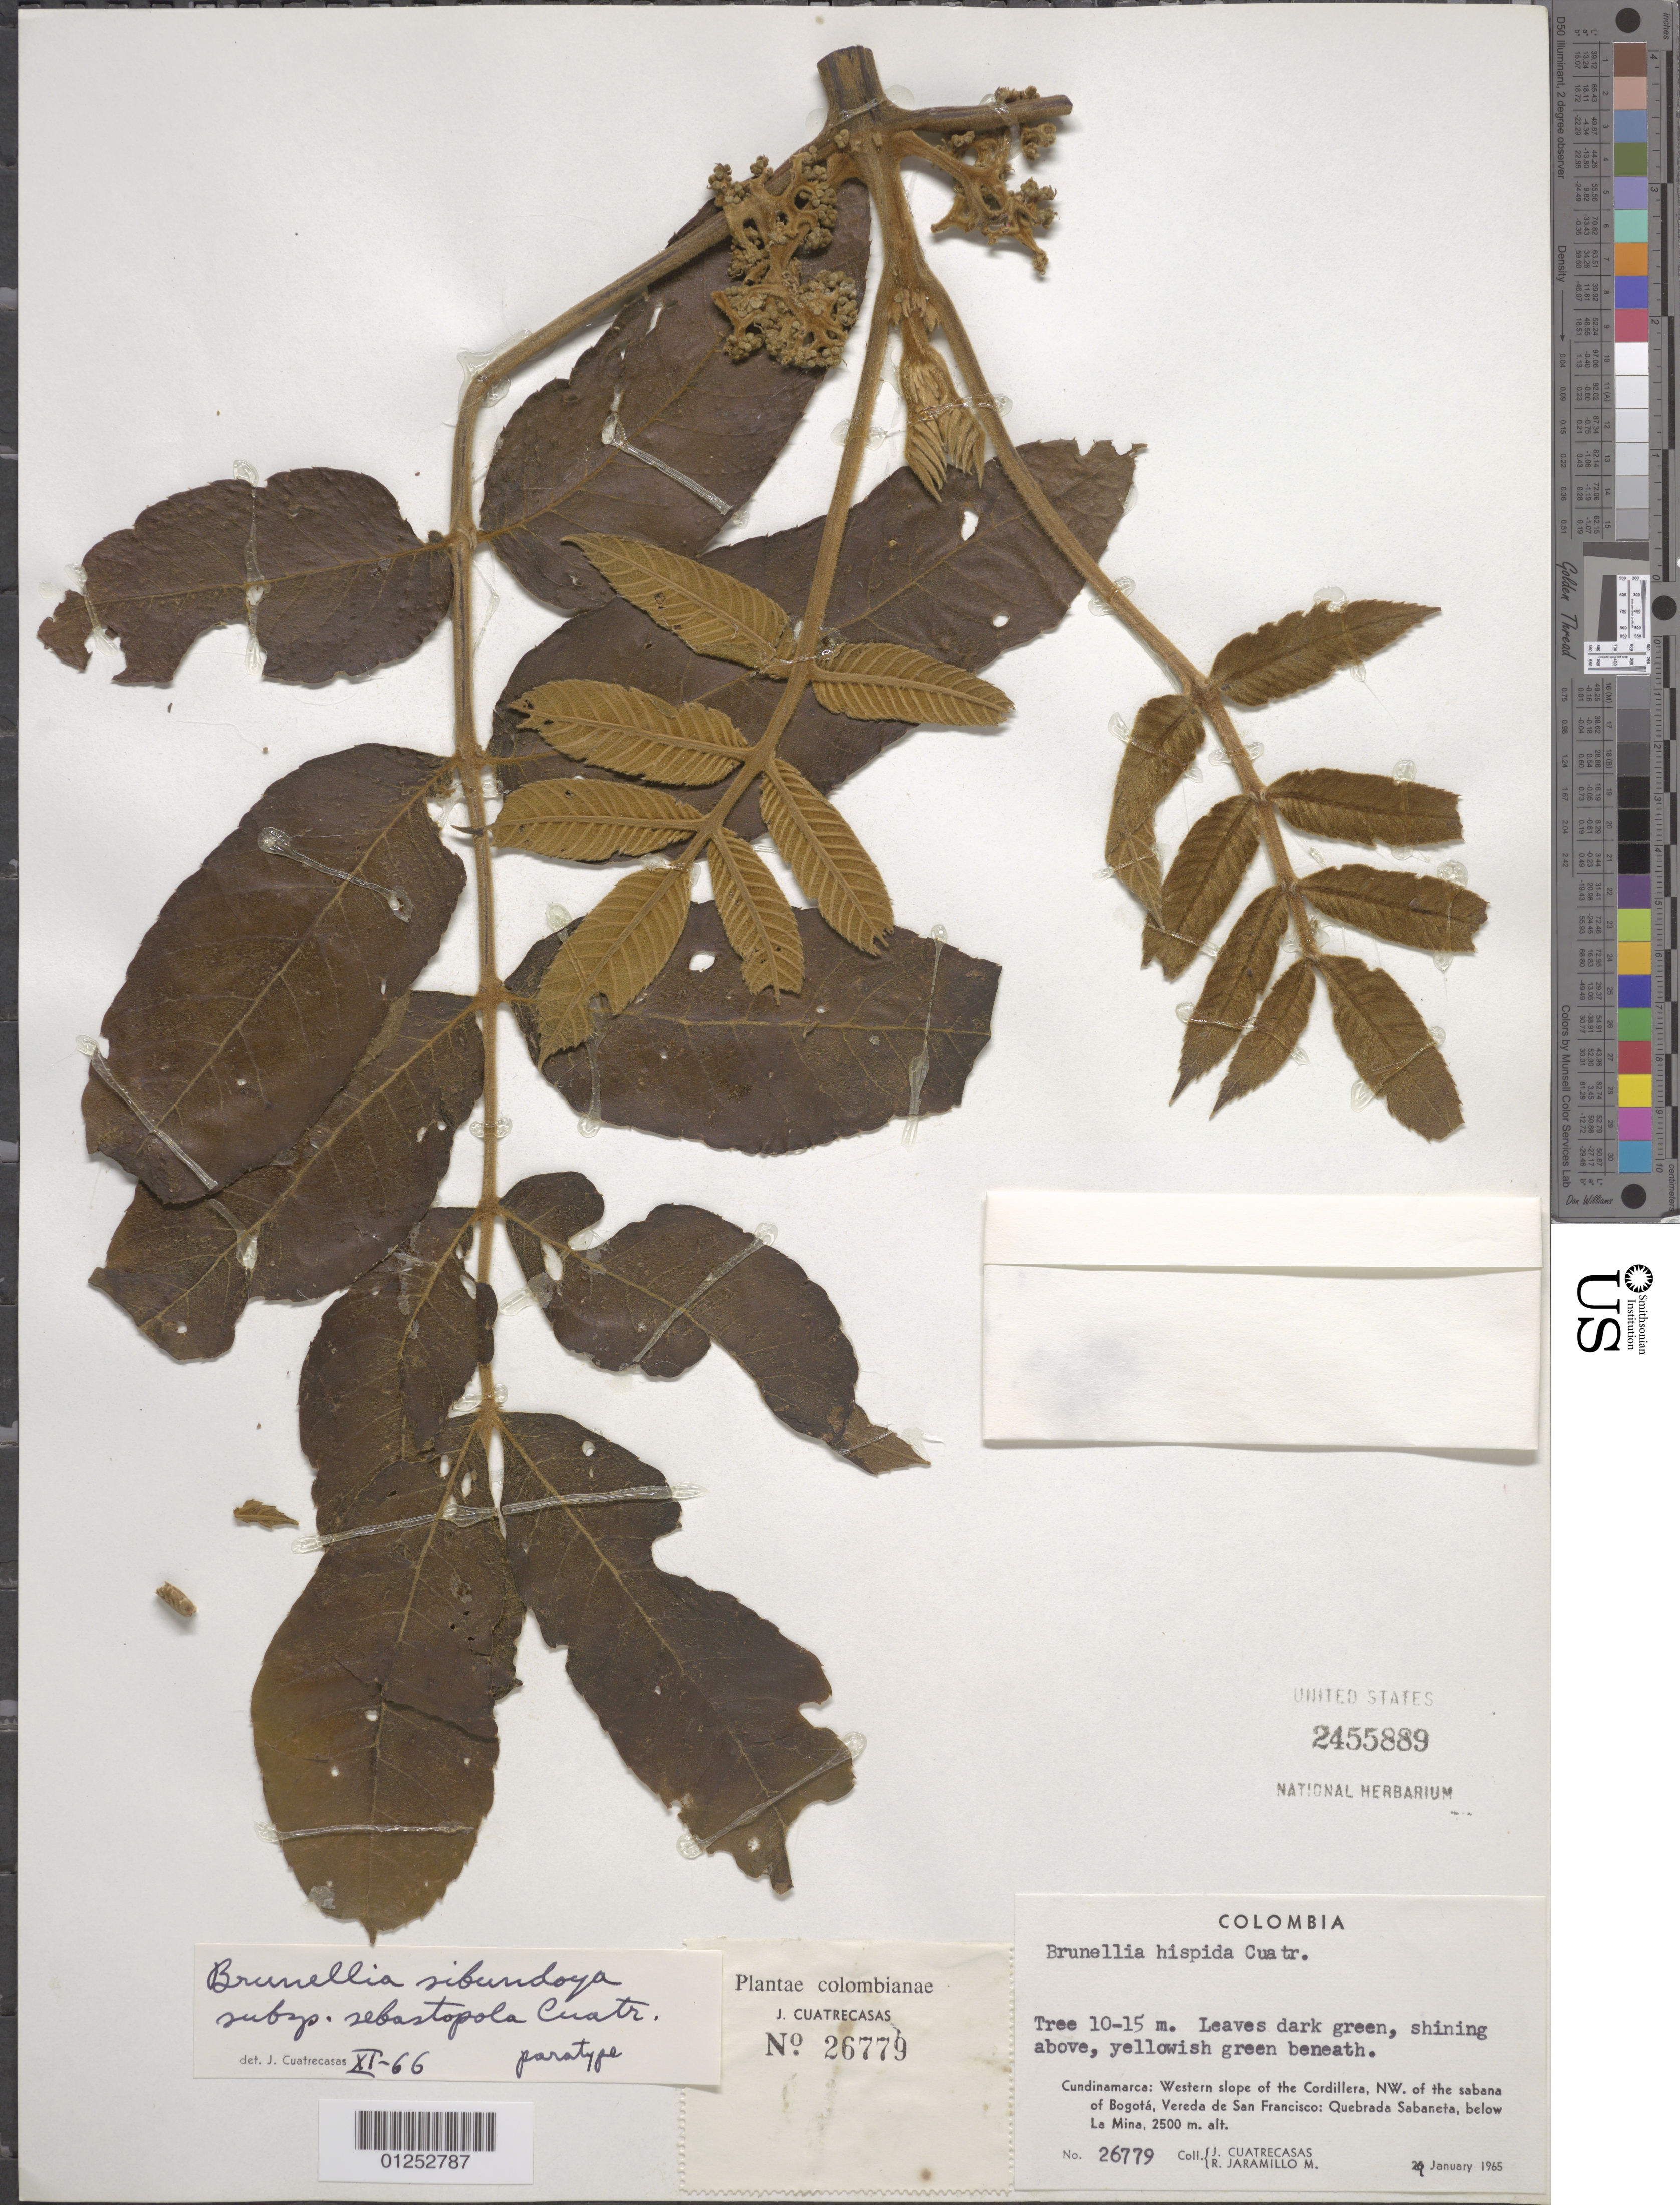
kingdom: Plantae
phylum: Tracheophyta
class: Magnoliopsida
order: Oxalidales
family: Brunelliaceae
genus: Brunellia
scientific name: Brunellia sibundoya subsp. sebastopola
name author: Cuatrec.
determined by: Cuatrecasas, J.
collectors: J. Cuatrecasas & R. Jaramillo M.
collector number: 26779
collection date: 1965-01-29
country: Colombia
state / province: Cundinamarca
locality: Western slopes of the Cordillera, NW. of the sabana of Bogota, Vereda de San Francisco: Quebrada Sabaneta, below La Mina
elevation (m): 2500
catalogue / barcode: US 2455889